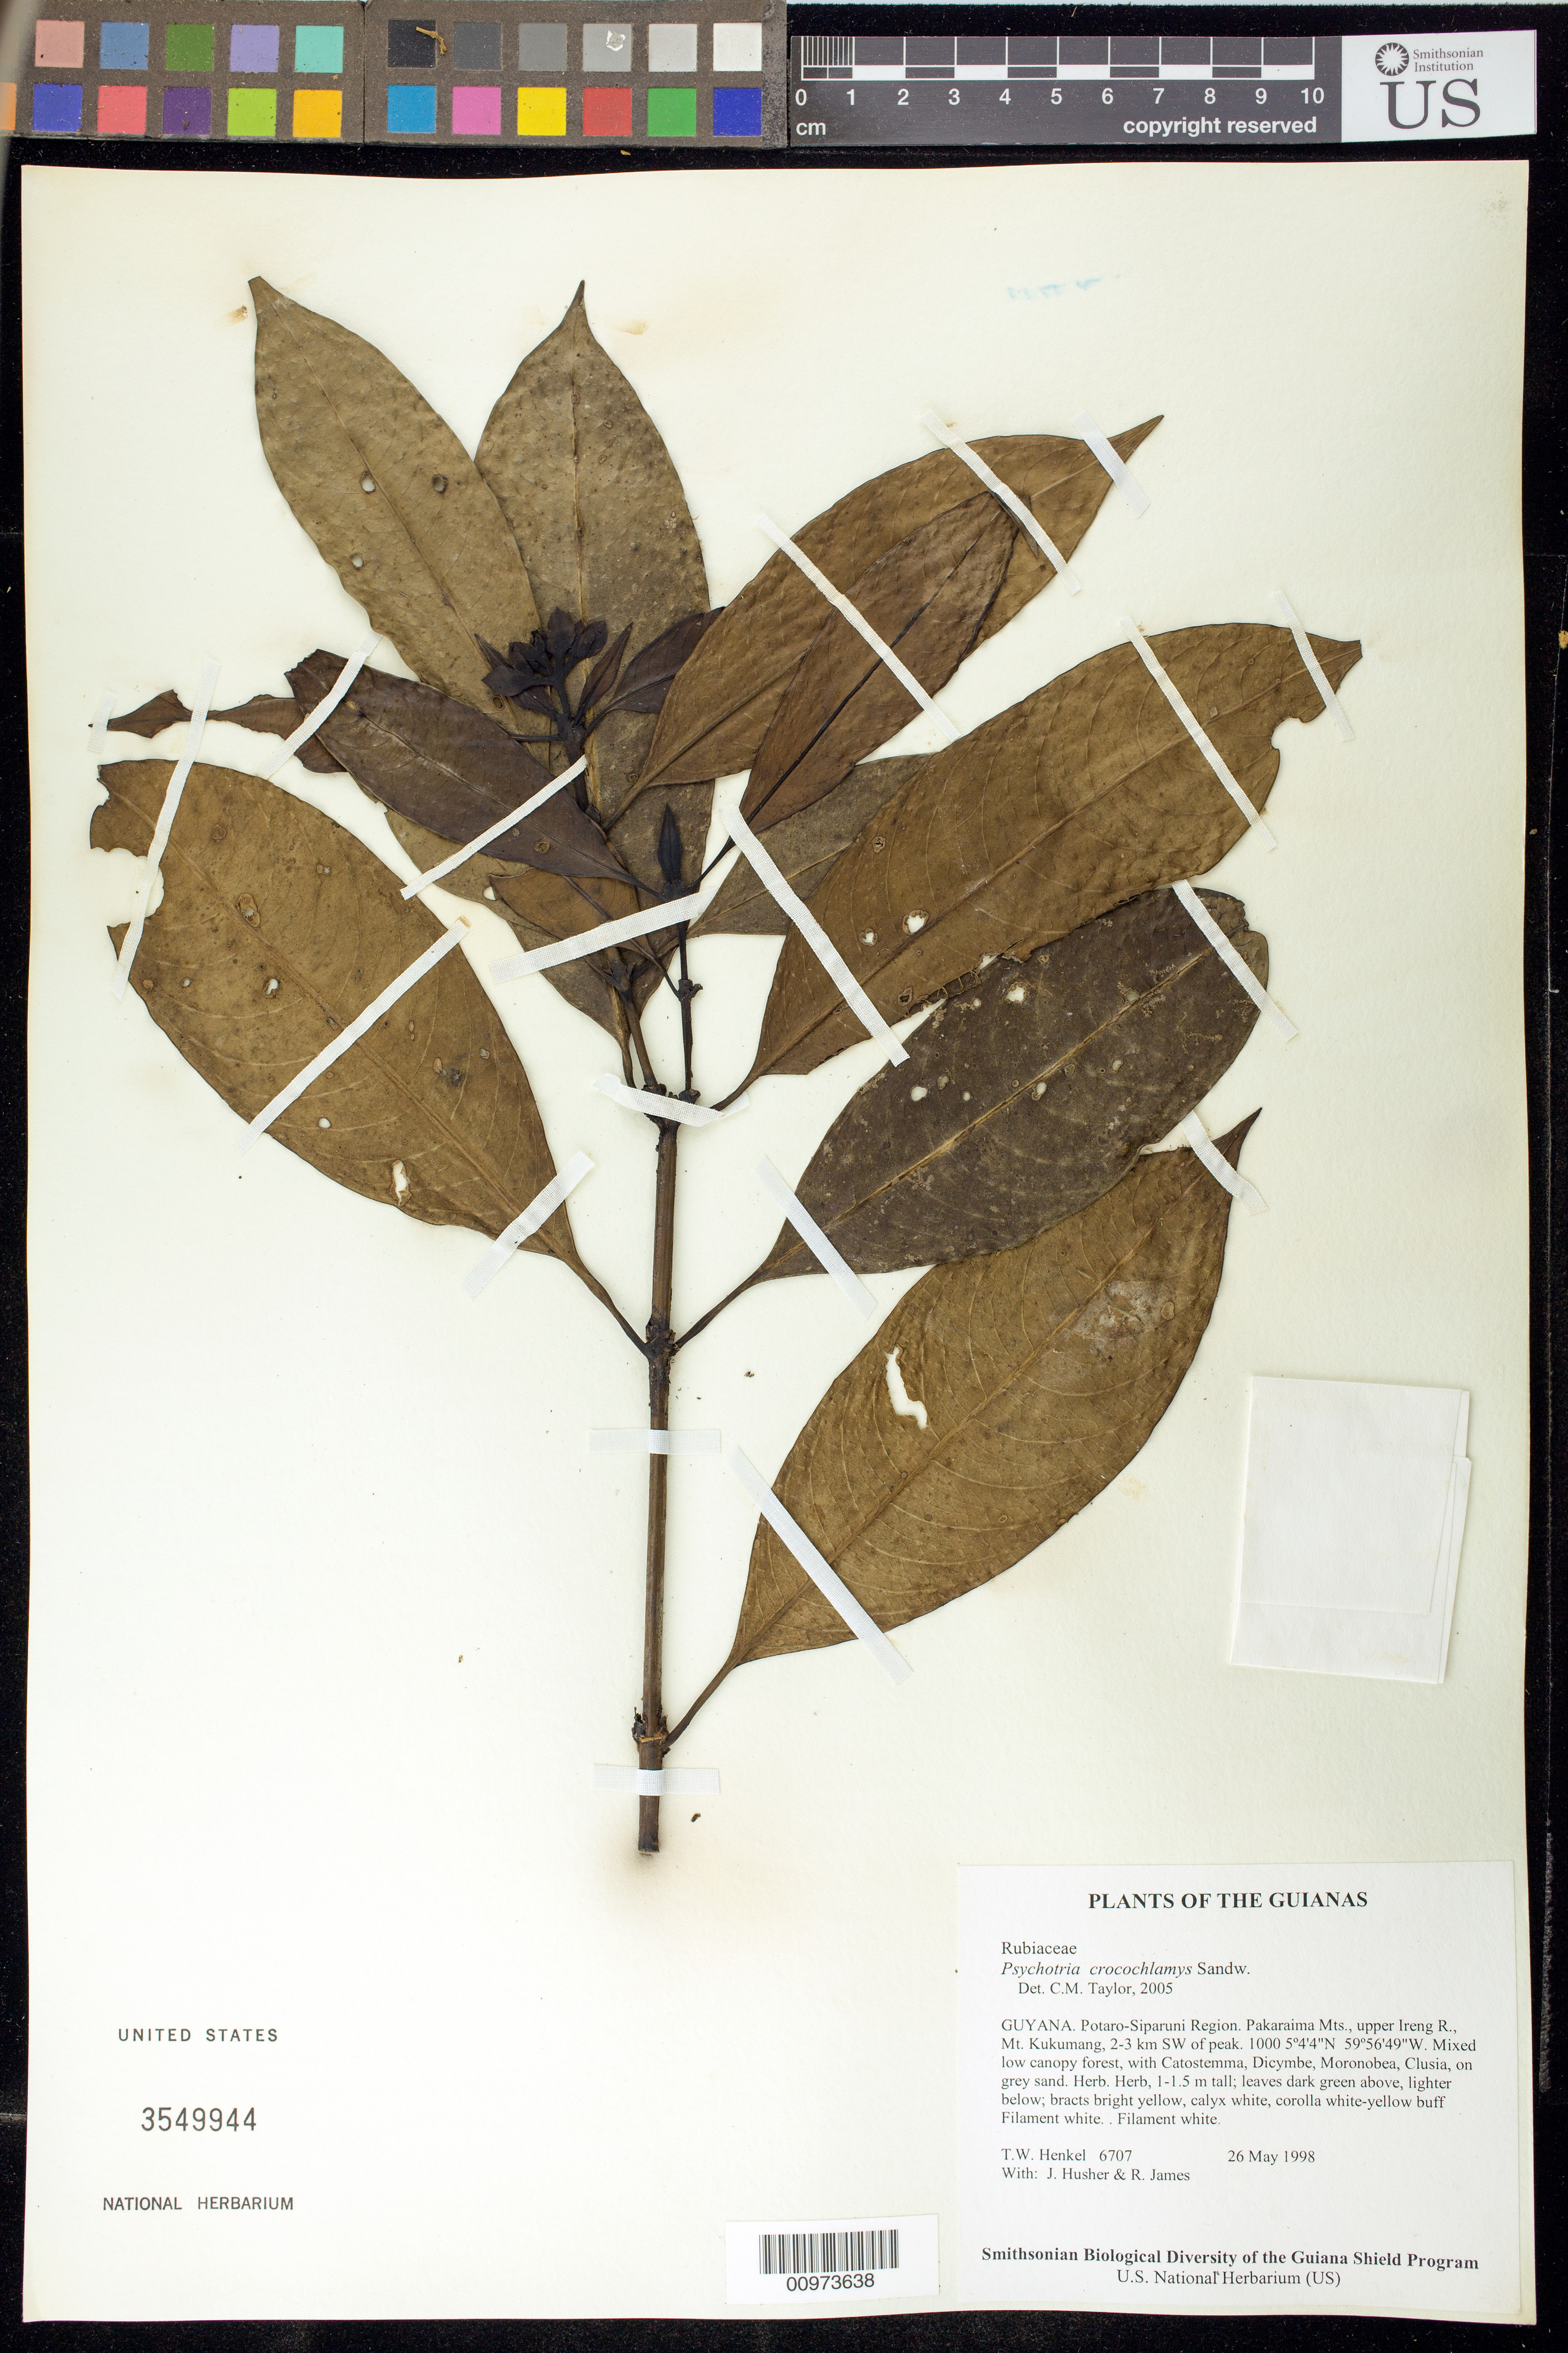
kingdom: Plantae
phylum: Tracheophyta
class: Magnoliopsida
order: Gentianales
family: Rubiaceae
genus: Palicourea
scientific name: Palicourea crocochlamys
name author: (Sandw.) Delprete & J.H. Kirkbr.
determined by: Kirkbride, J. H., Jr.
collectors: T. Henkel, J. Husher & R. James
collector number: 6707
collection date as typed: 26 May 1998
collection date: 1998-05-26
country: Guyana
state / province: Potaro-Siparuni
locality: Pakaraima Mts., upper Ireng R., Mt. Kukumang, 2-3 km SW of peak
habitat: Mixed low canopy forest, with Catostemma, Dicymbe, Moronobea, Clusia, on grey sand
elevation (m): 1000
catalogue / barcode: US 3549944